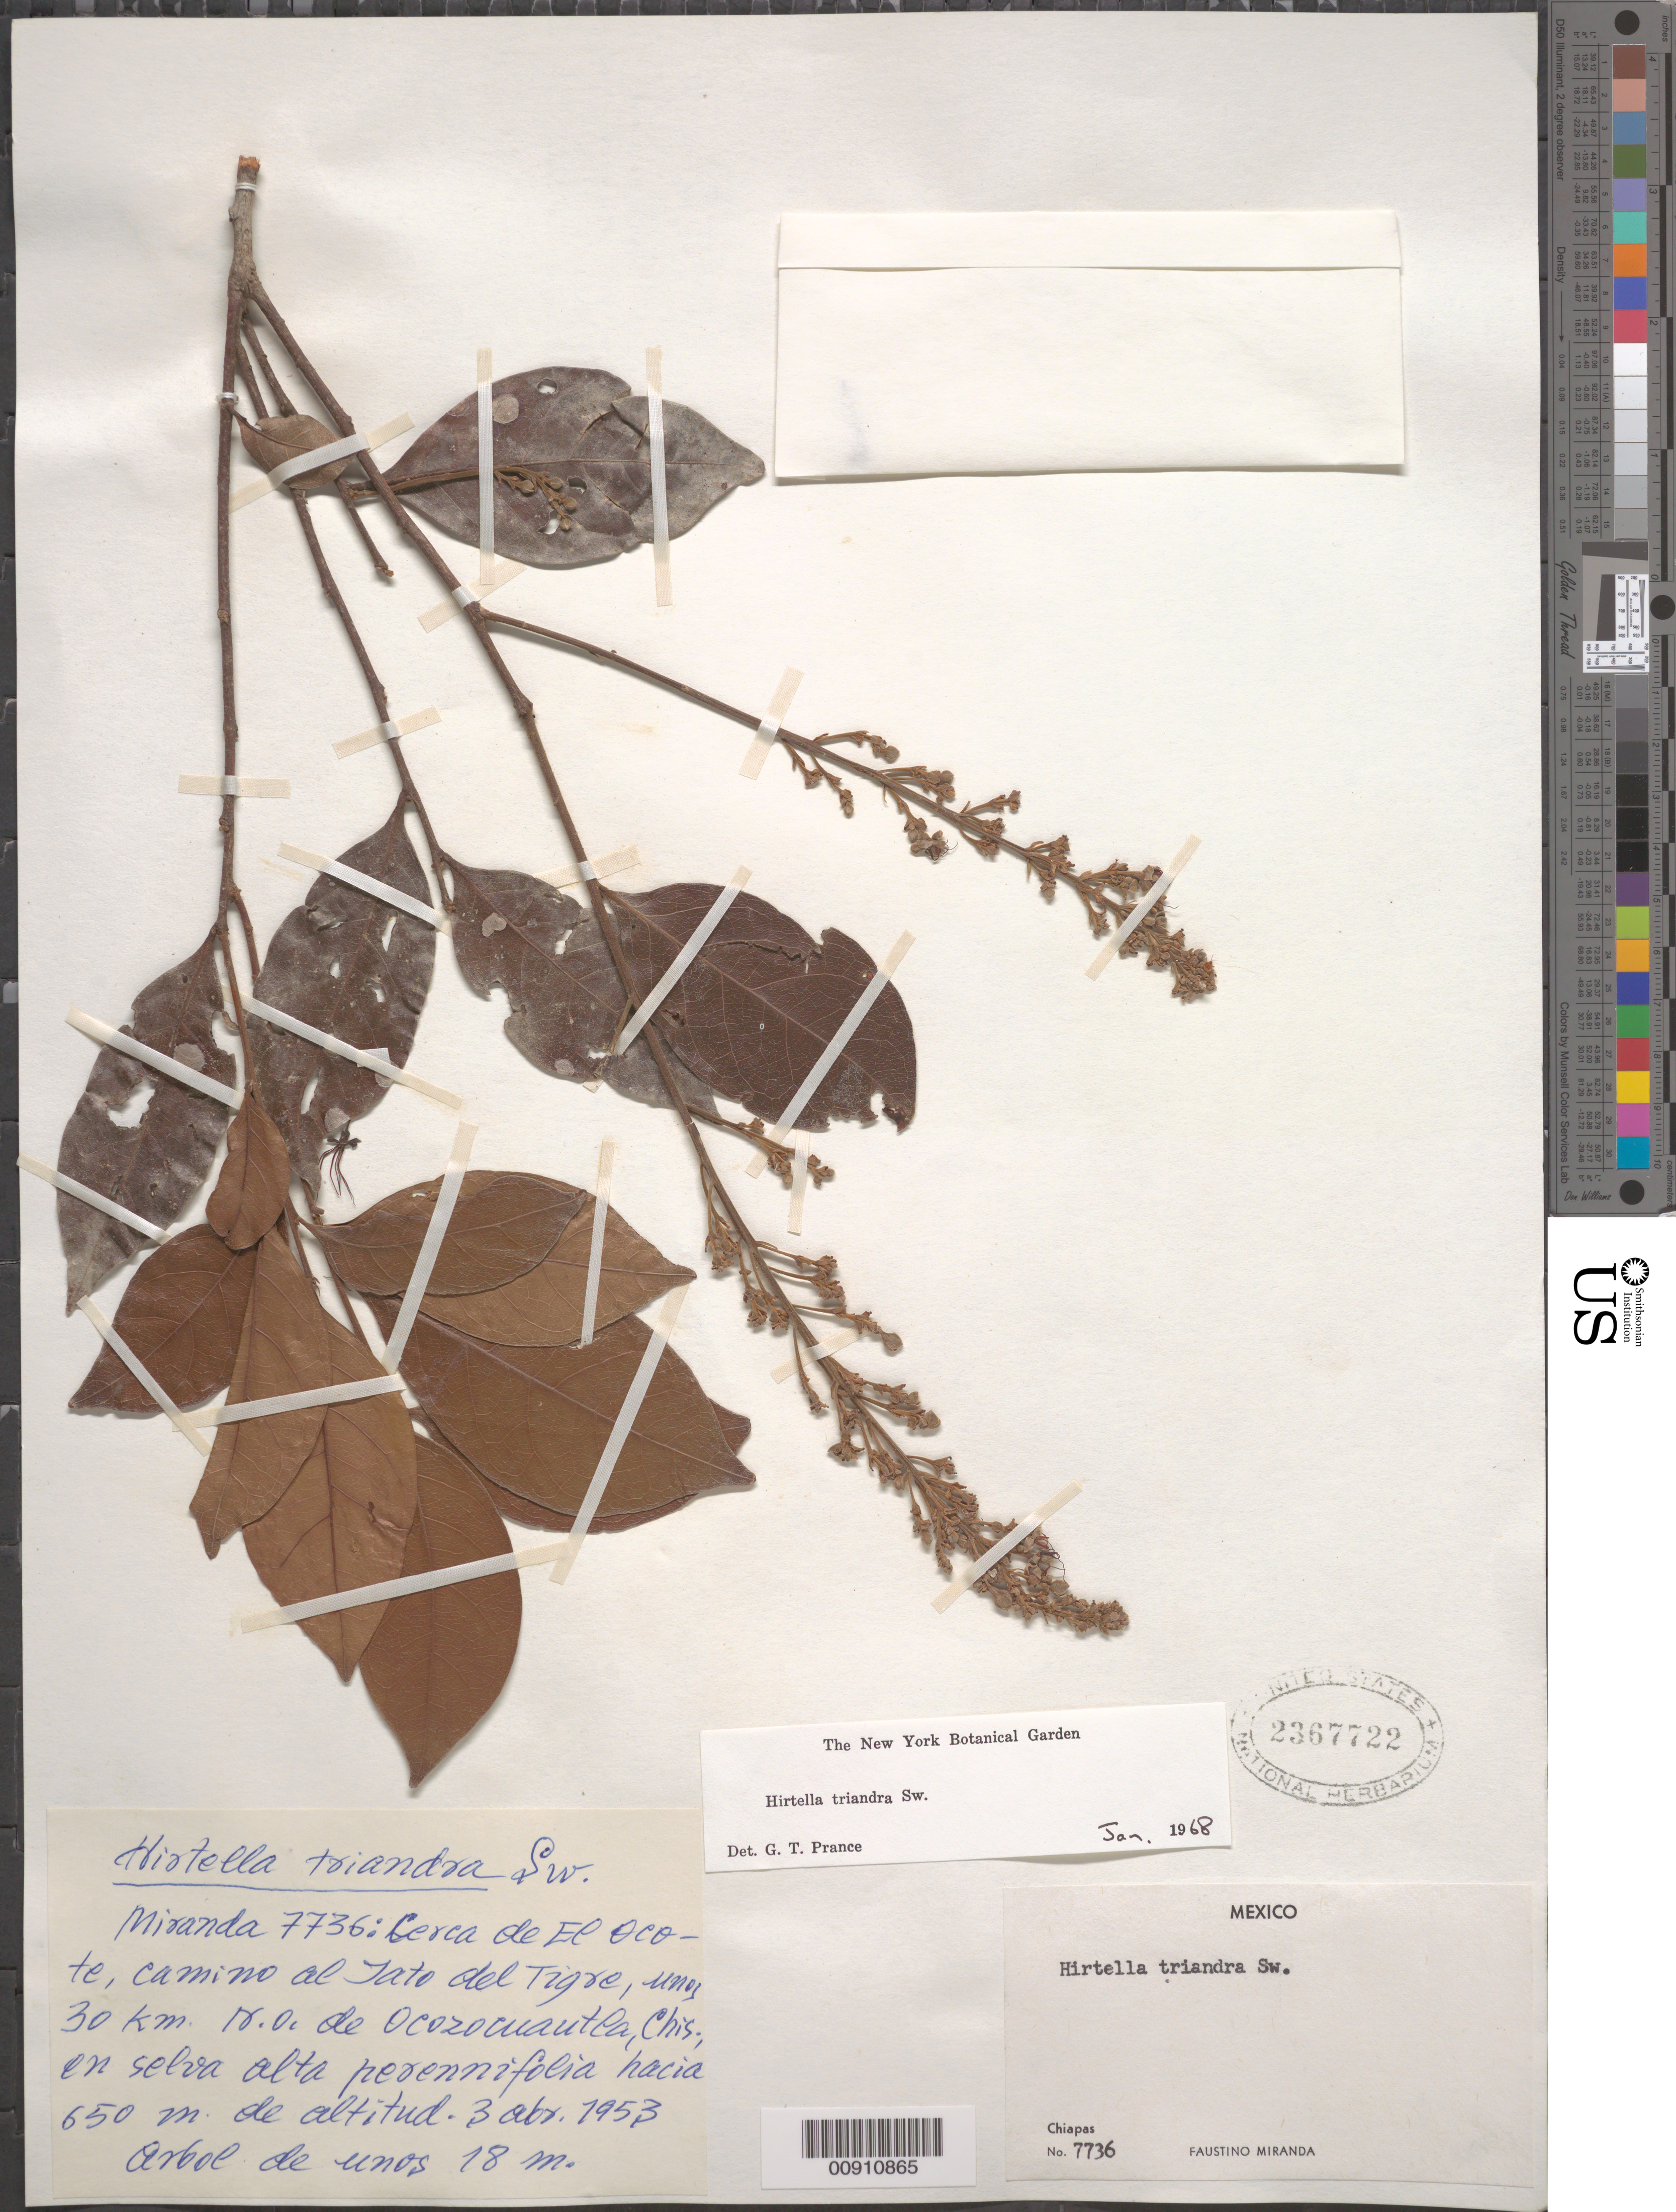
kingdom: Plantae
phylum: Tracheophyta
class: Magnoliopsida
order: Malpighiales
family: Chrysobalanaceae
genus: Hirtella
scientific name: Hirtella triandra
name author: Sw.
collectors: Miranda G., F.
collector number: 7736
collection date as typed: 03 Apr 1953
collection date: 1953-04-03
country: Mexico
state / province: Chiapas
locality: Cerca de El Ocote, camino al Jato del Tigre, unos 30 km. N.O. de Ocozocuautla, Chiapas.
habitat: Selva alta perennifolia.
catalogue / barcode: US 2367722